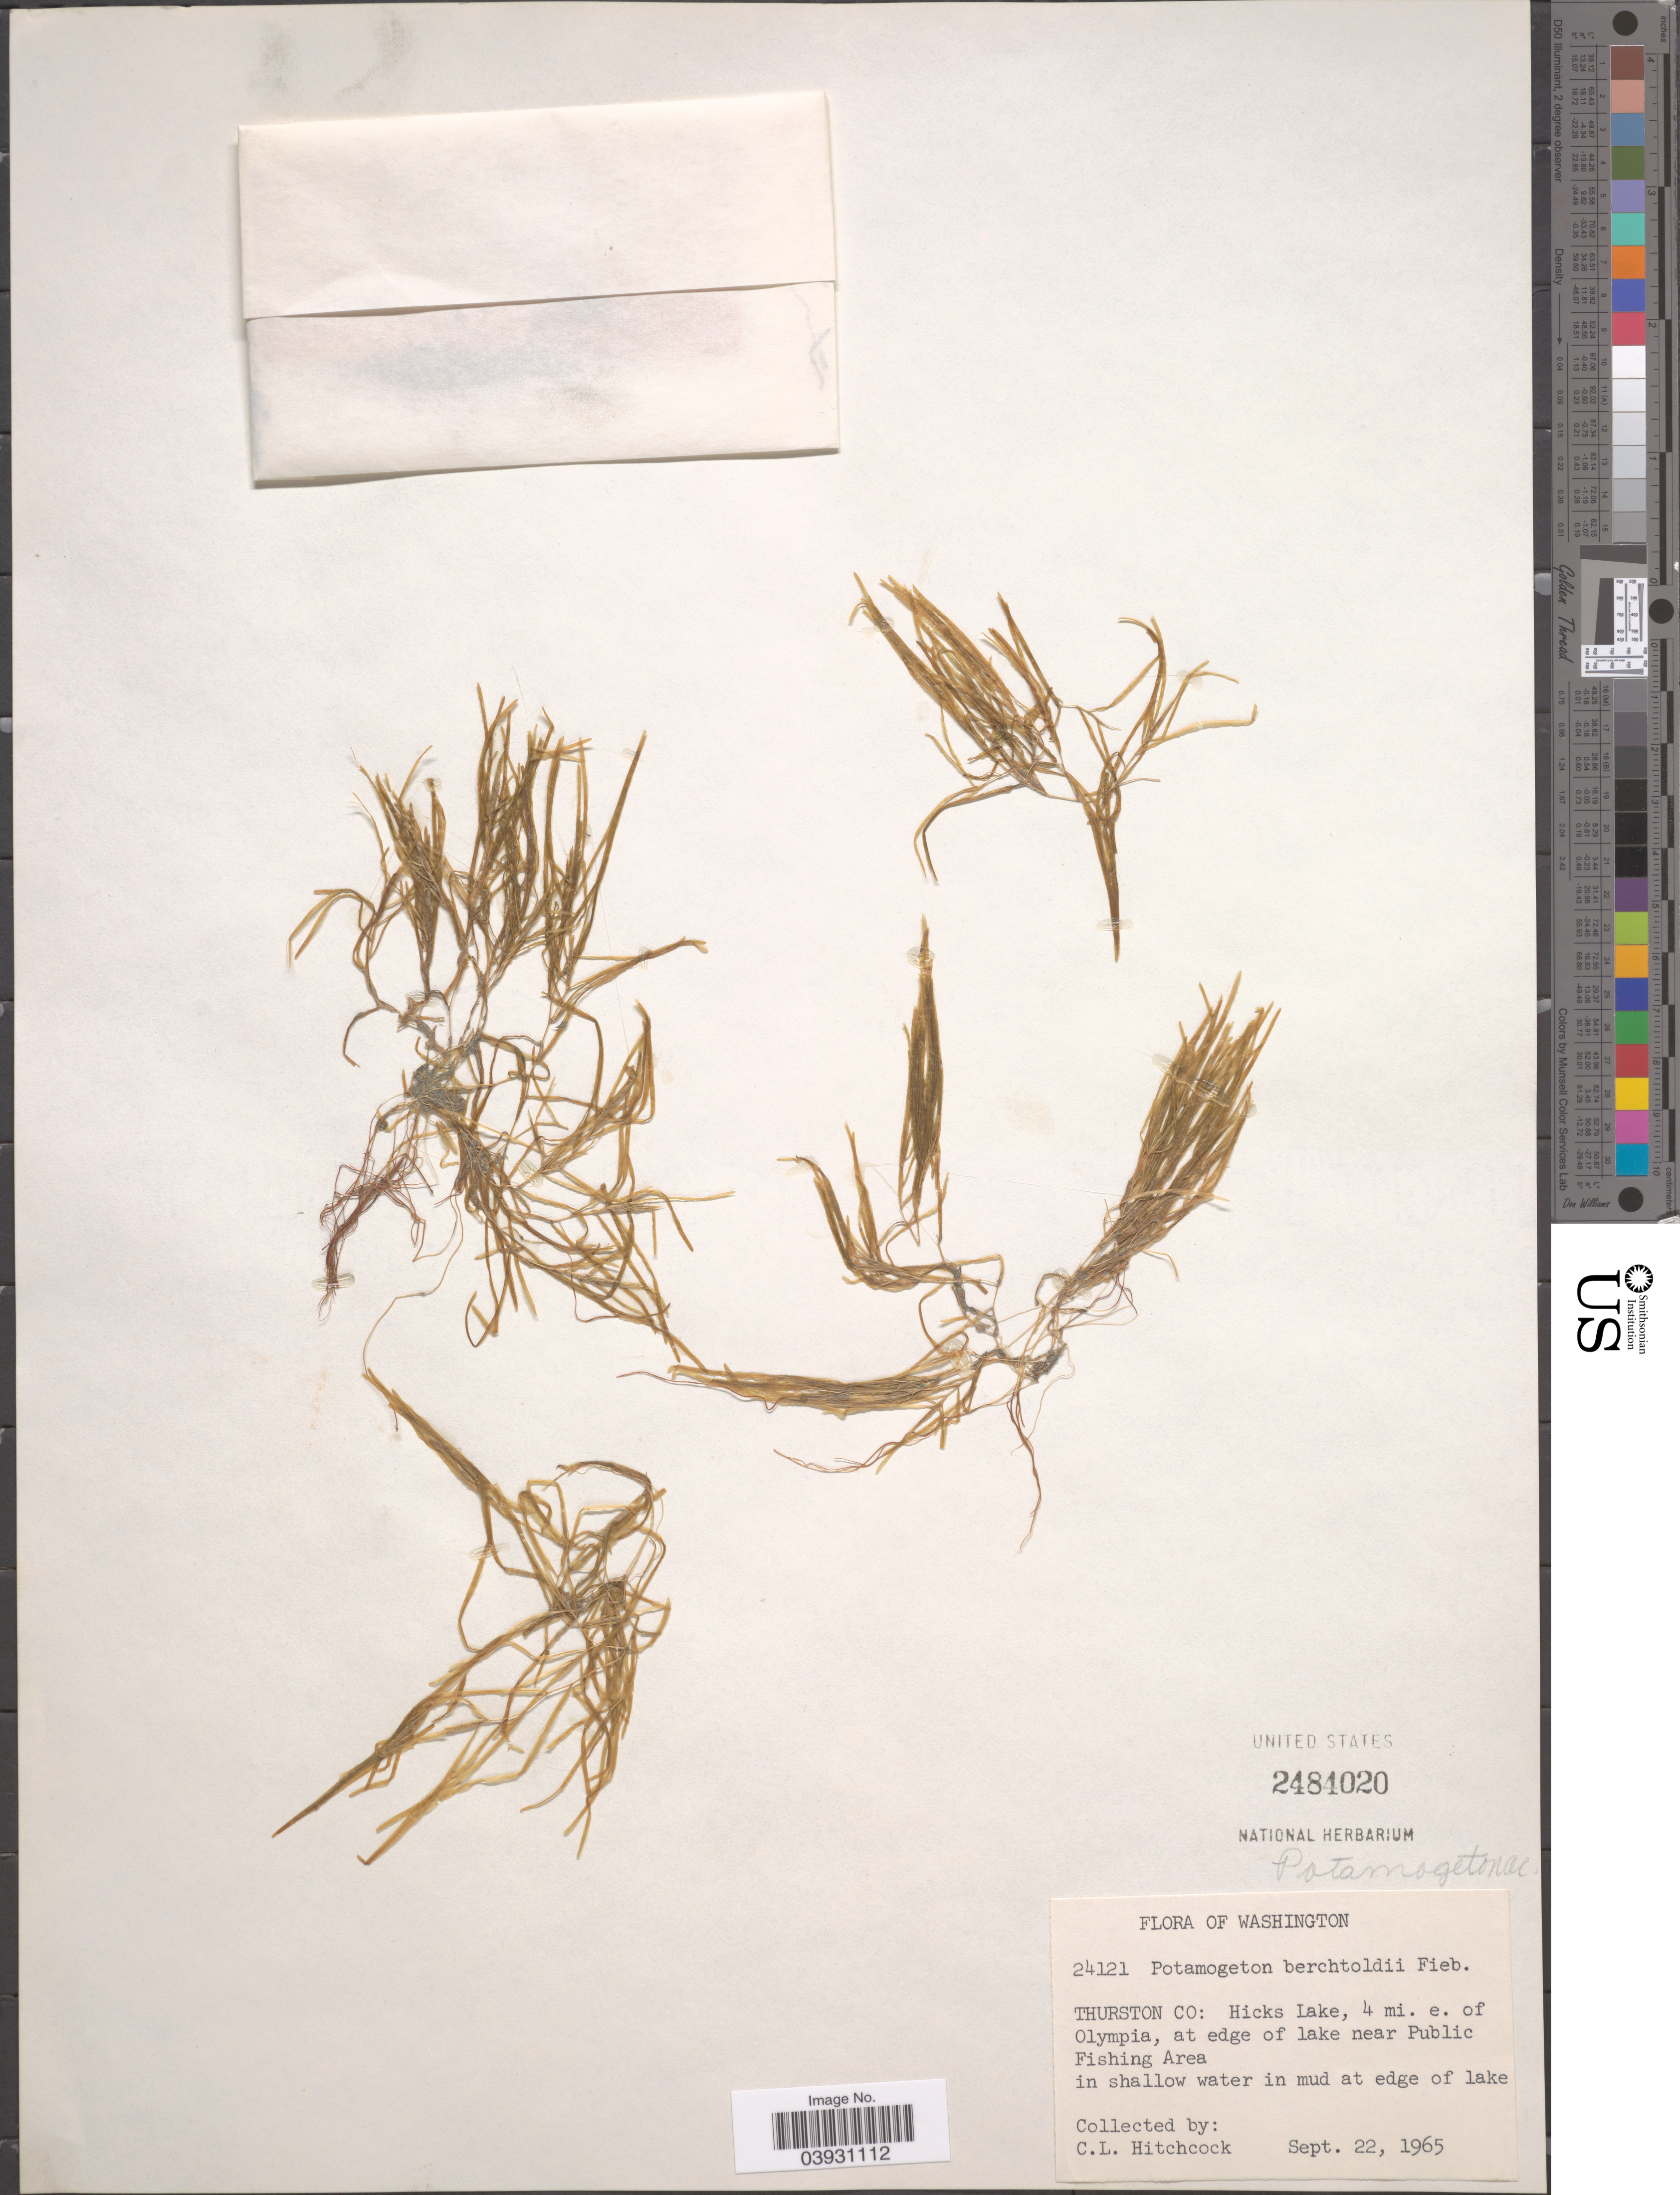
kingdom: Plantae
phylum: Tracheophyta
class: Liliopsida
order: Alismatales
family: Potamogetonaceae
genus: Potamogeton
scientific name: Potamogeton pusillus var. sp.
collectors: C. L. Hitchcock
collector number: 24121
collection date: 1965-09-22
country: United States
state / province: Washington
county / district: Thurston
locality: Thurston Co: Hicks Lake, 4 mi. e. of Olympia, at edge of lake near Public Fishing Area.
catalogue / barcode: US 2484020